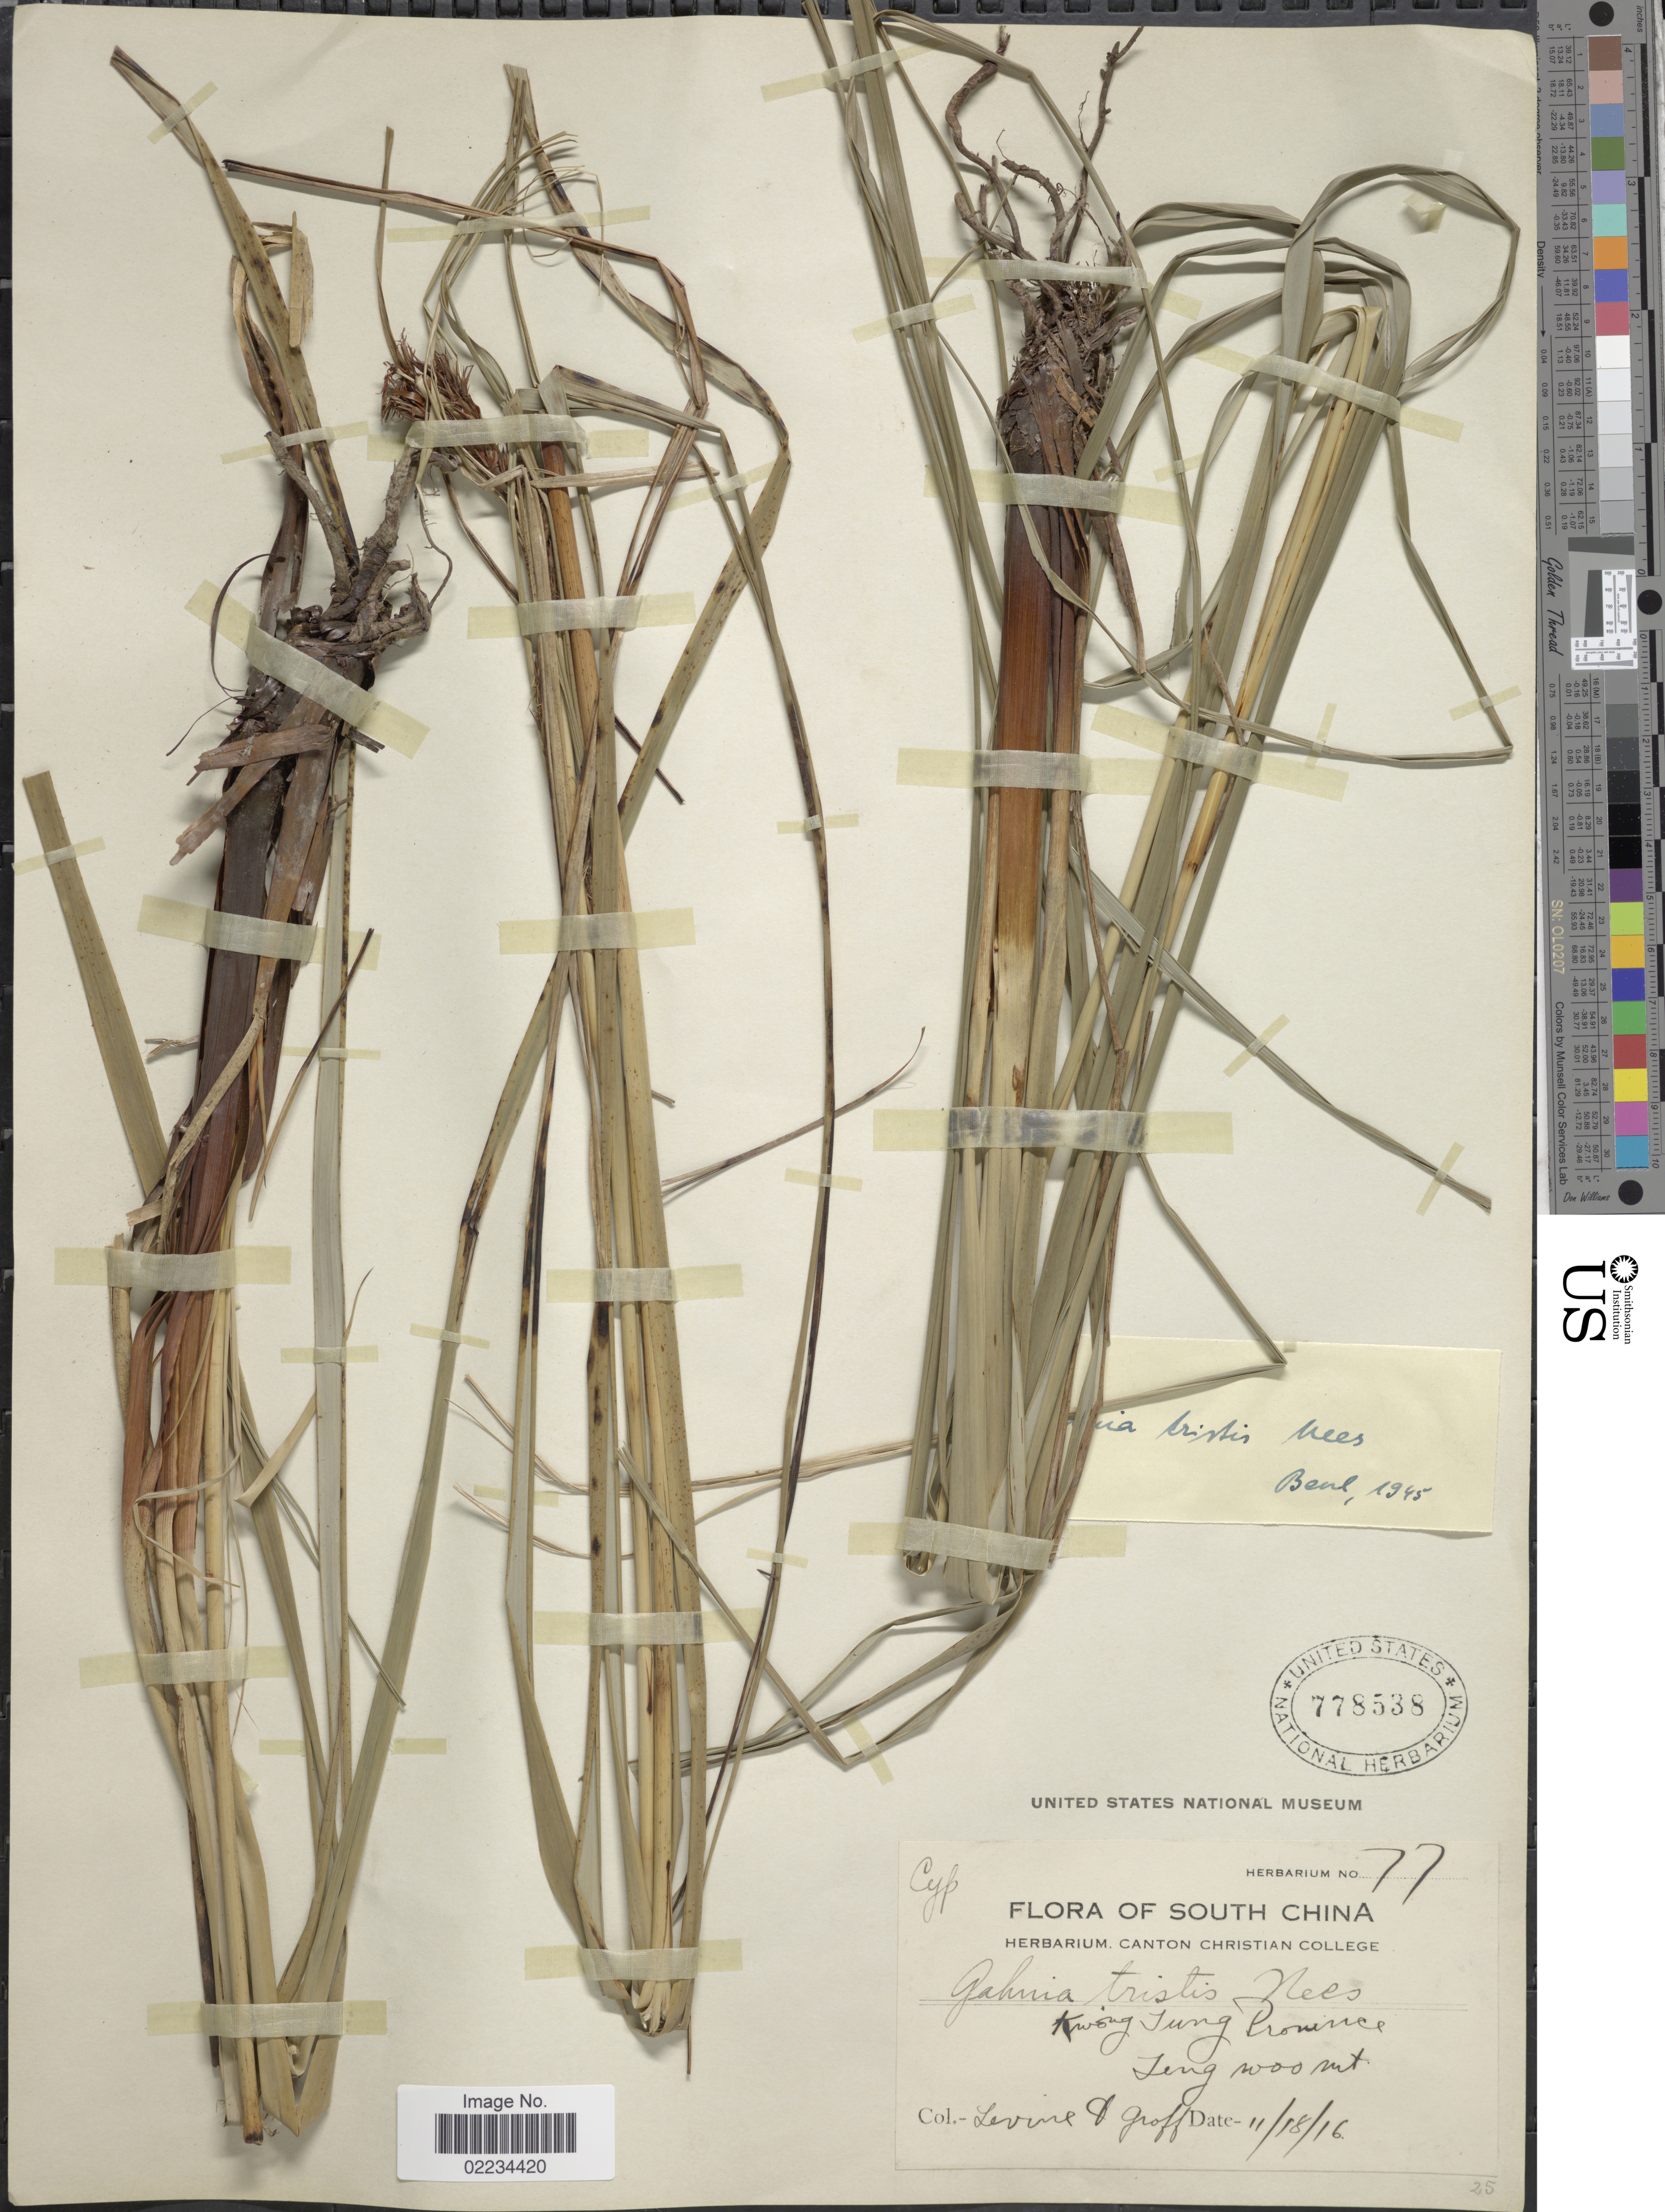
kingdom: Plantae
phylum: Tracheophyta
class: Liliopsida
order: Poales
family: Cyperaceae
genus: Gahnia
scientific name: Gahnia tristis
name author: Nees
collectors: -. Levine & -- Groff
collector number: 77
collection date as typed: Transcribed d/m/y: 18/11/16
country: China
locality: South China, Kwong Tung Province, Teng Woo Mt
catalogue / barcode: US 778538